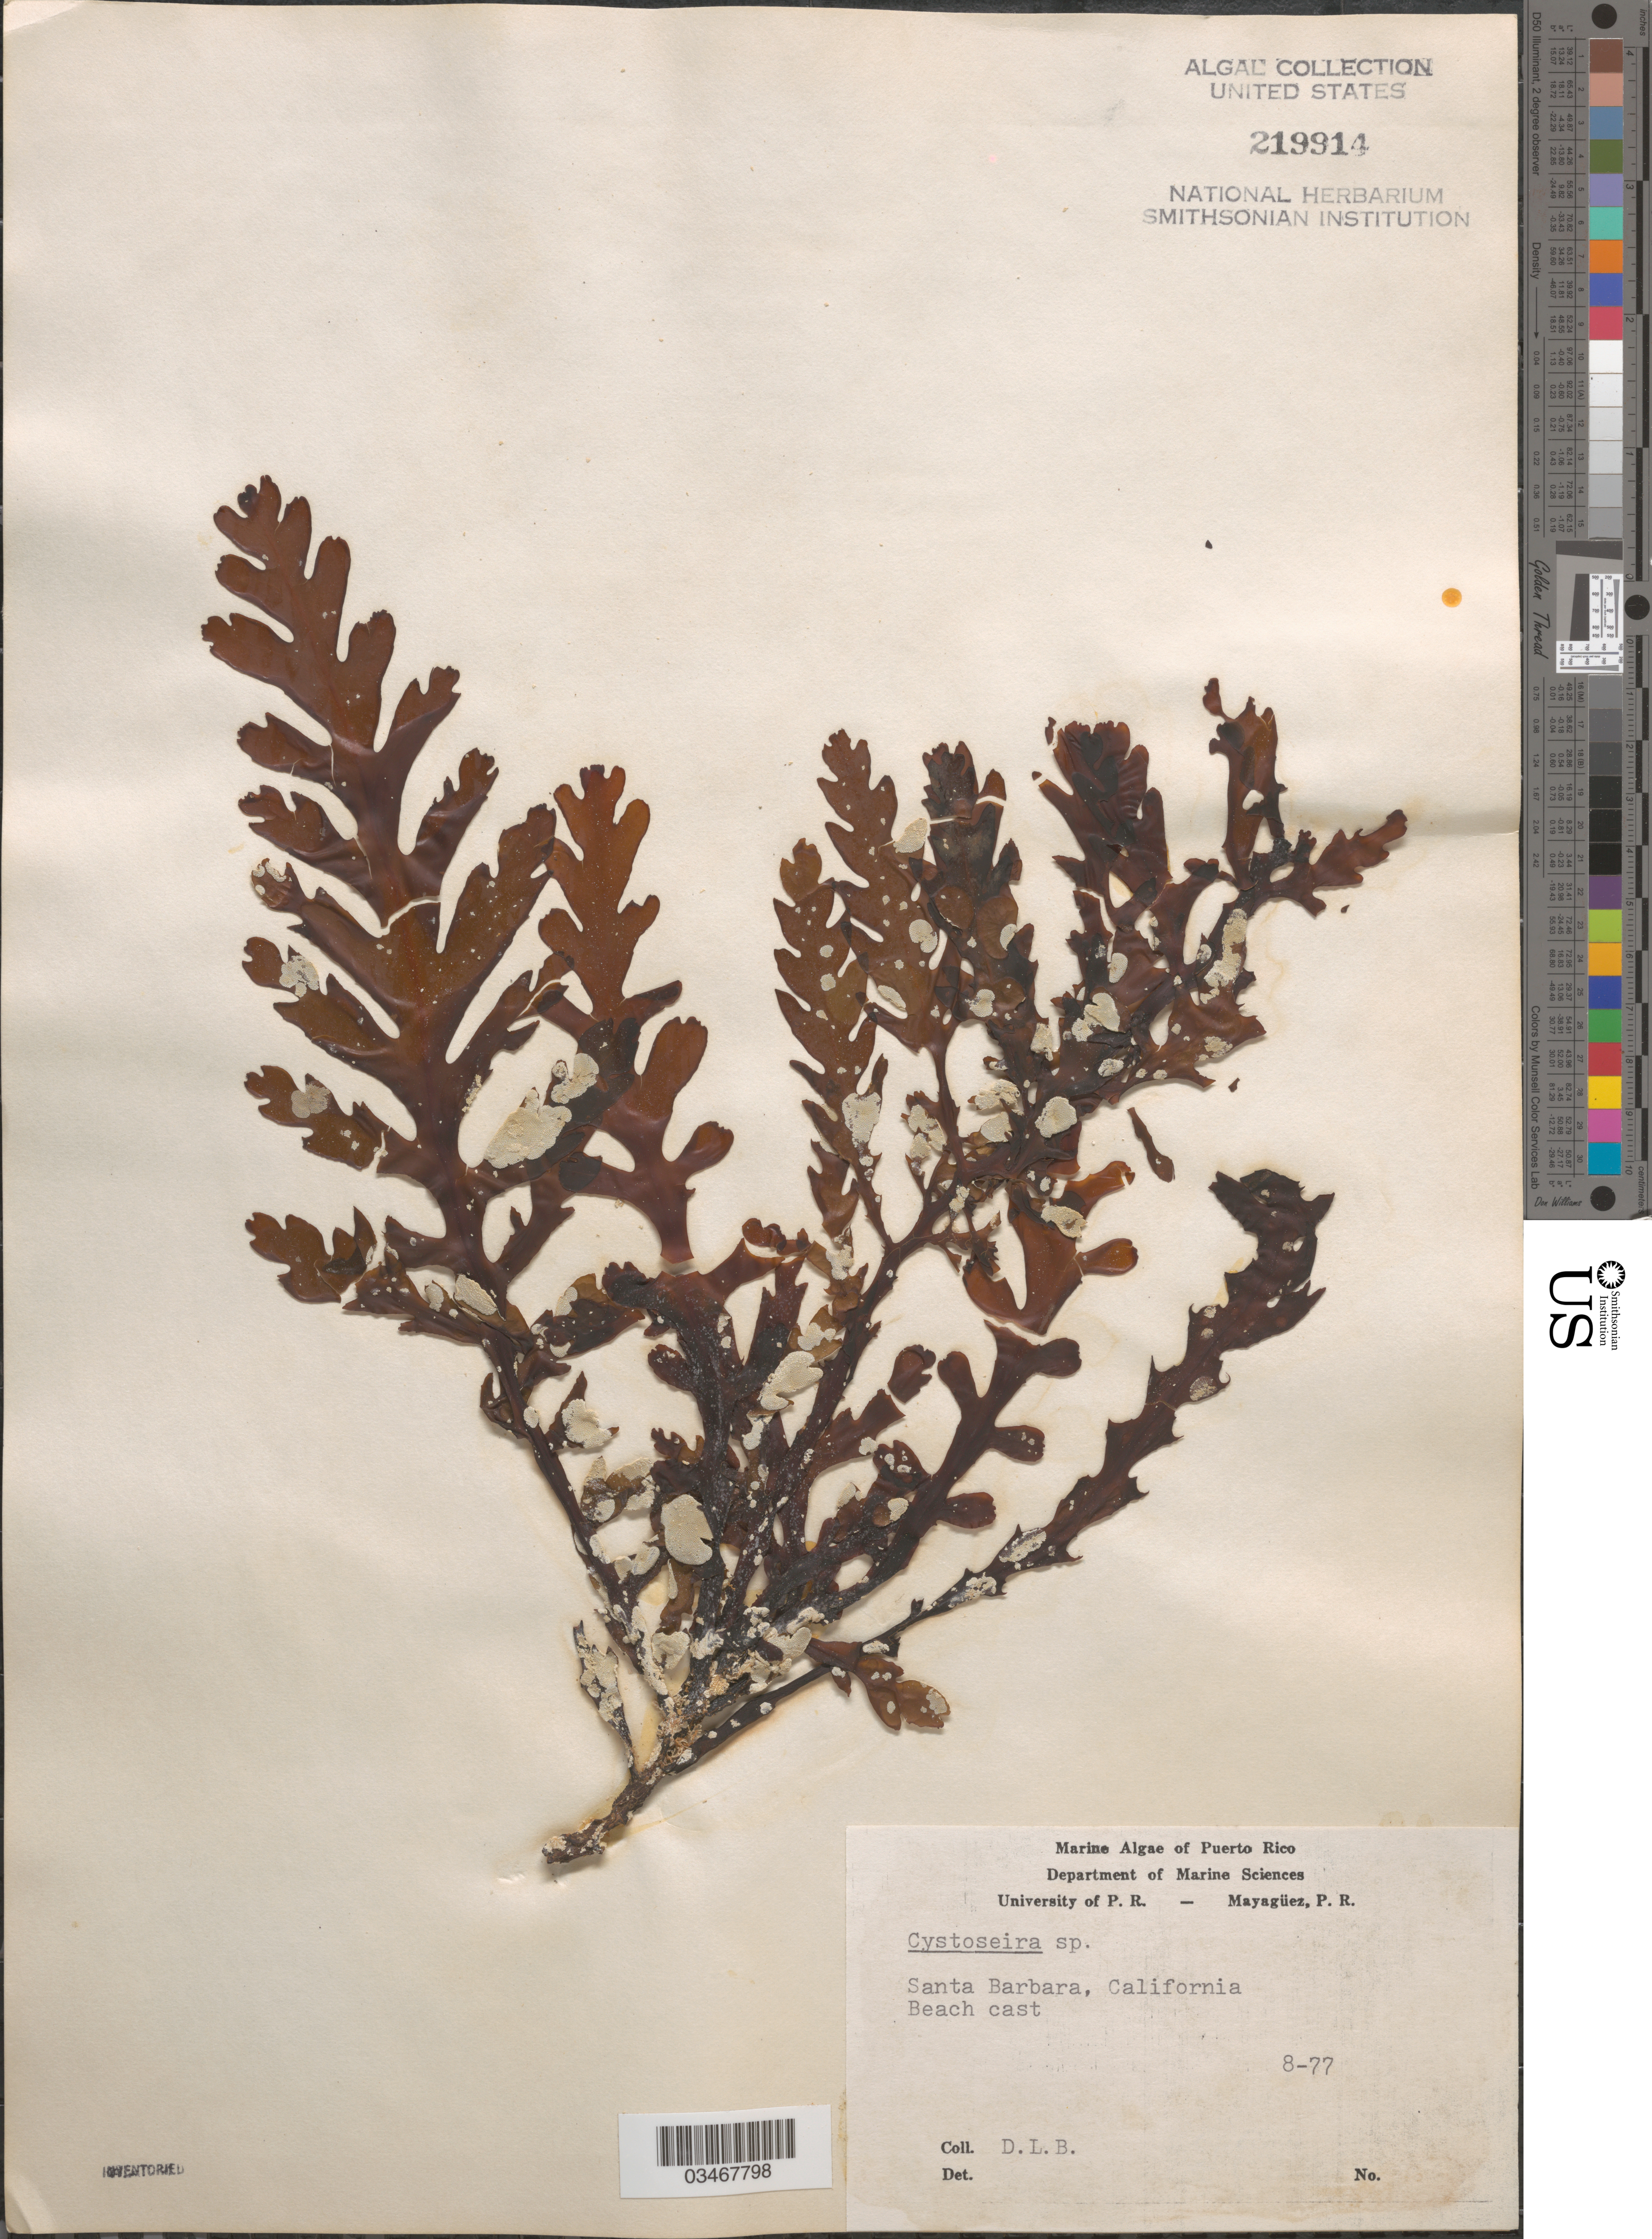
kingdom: Chromista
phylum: Ochrophyta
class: Phaeophyceae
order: Fucales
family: Sargassaceae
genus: Cystoseira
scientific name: Cystoseira sp.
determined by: Ballantine, D. L.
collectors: D.L. Ballantine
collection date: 1977-08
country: United States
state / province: California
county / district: Santa Barbara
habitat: Beach cast.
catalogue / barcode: US 219914